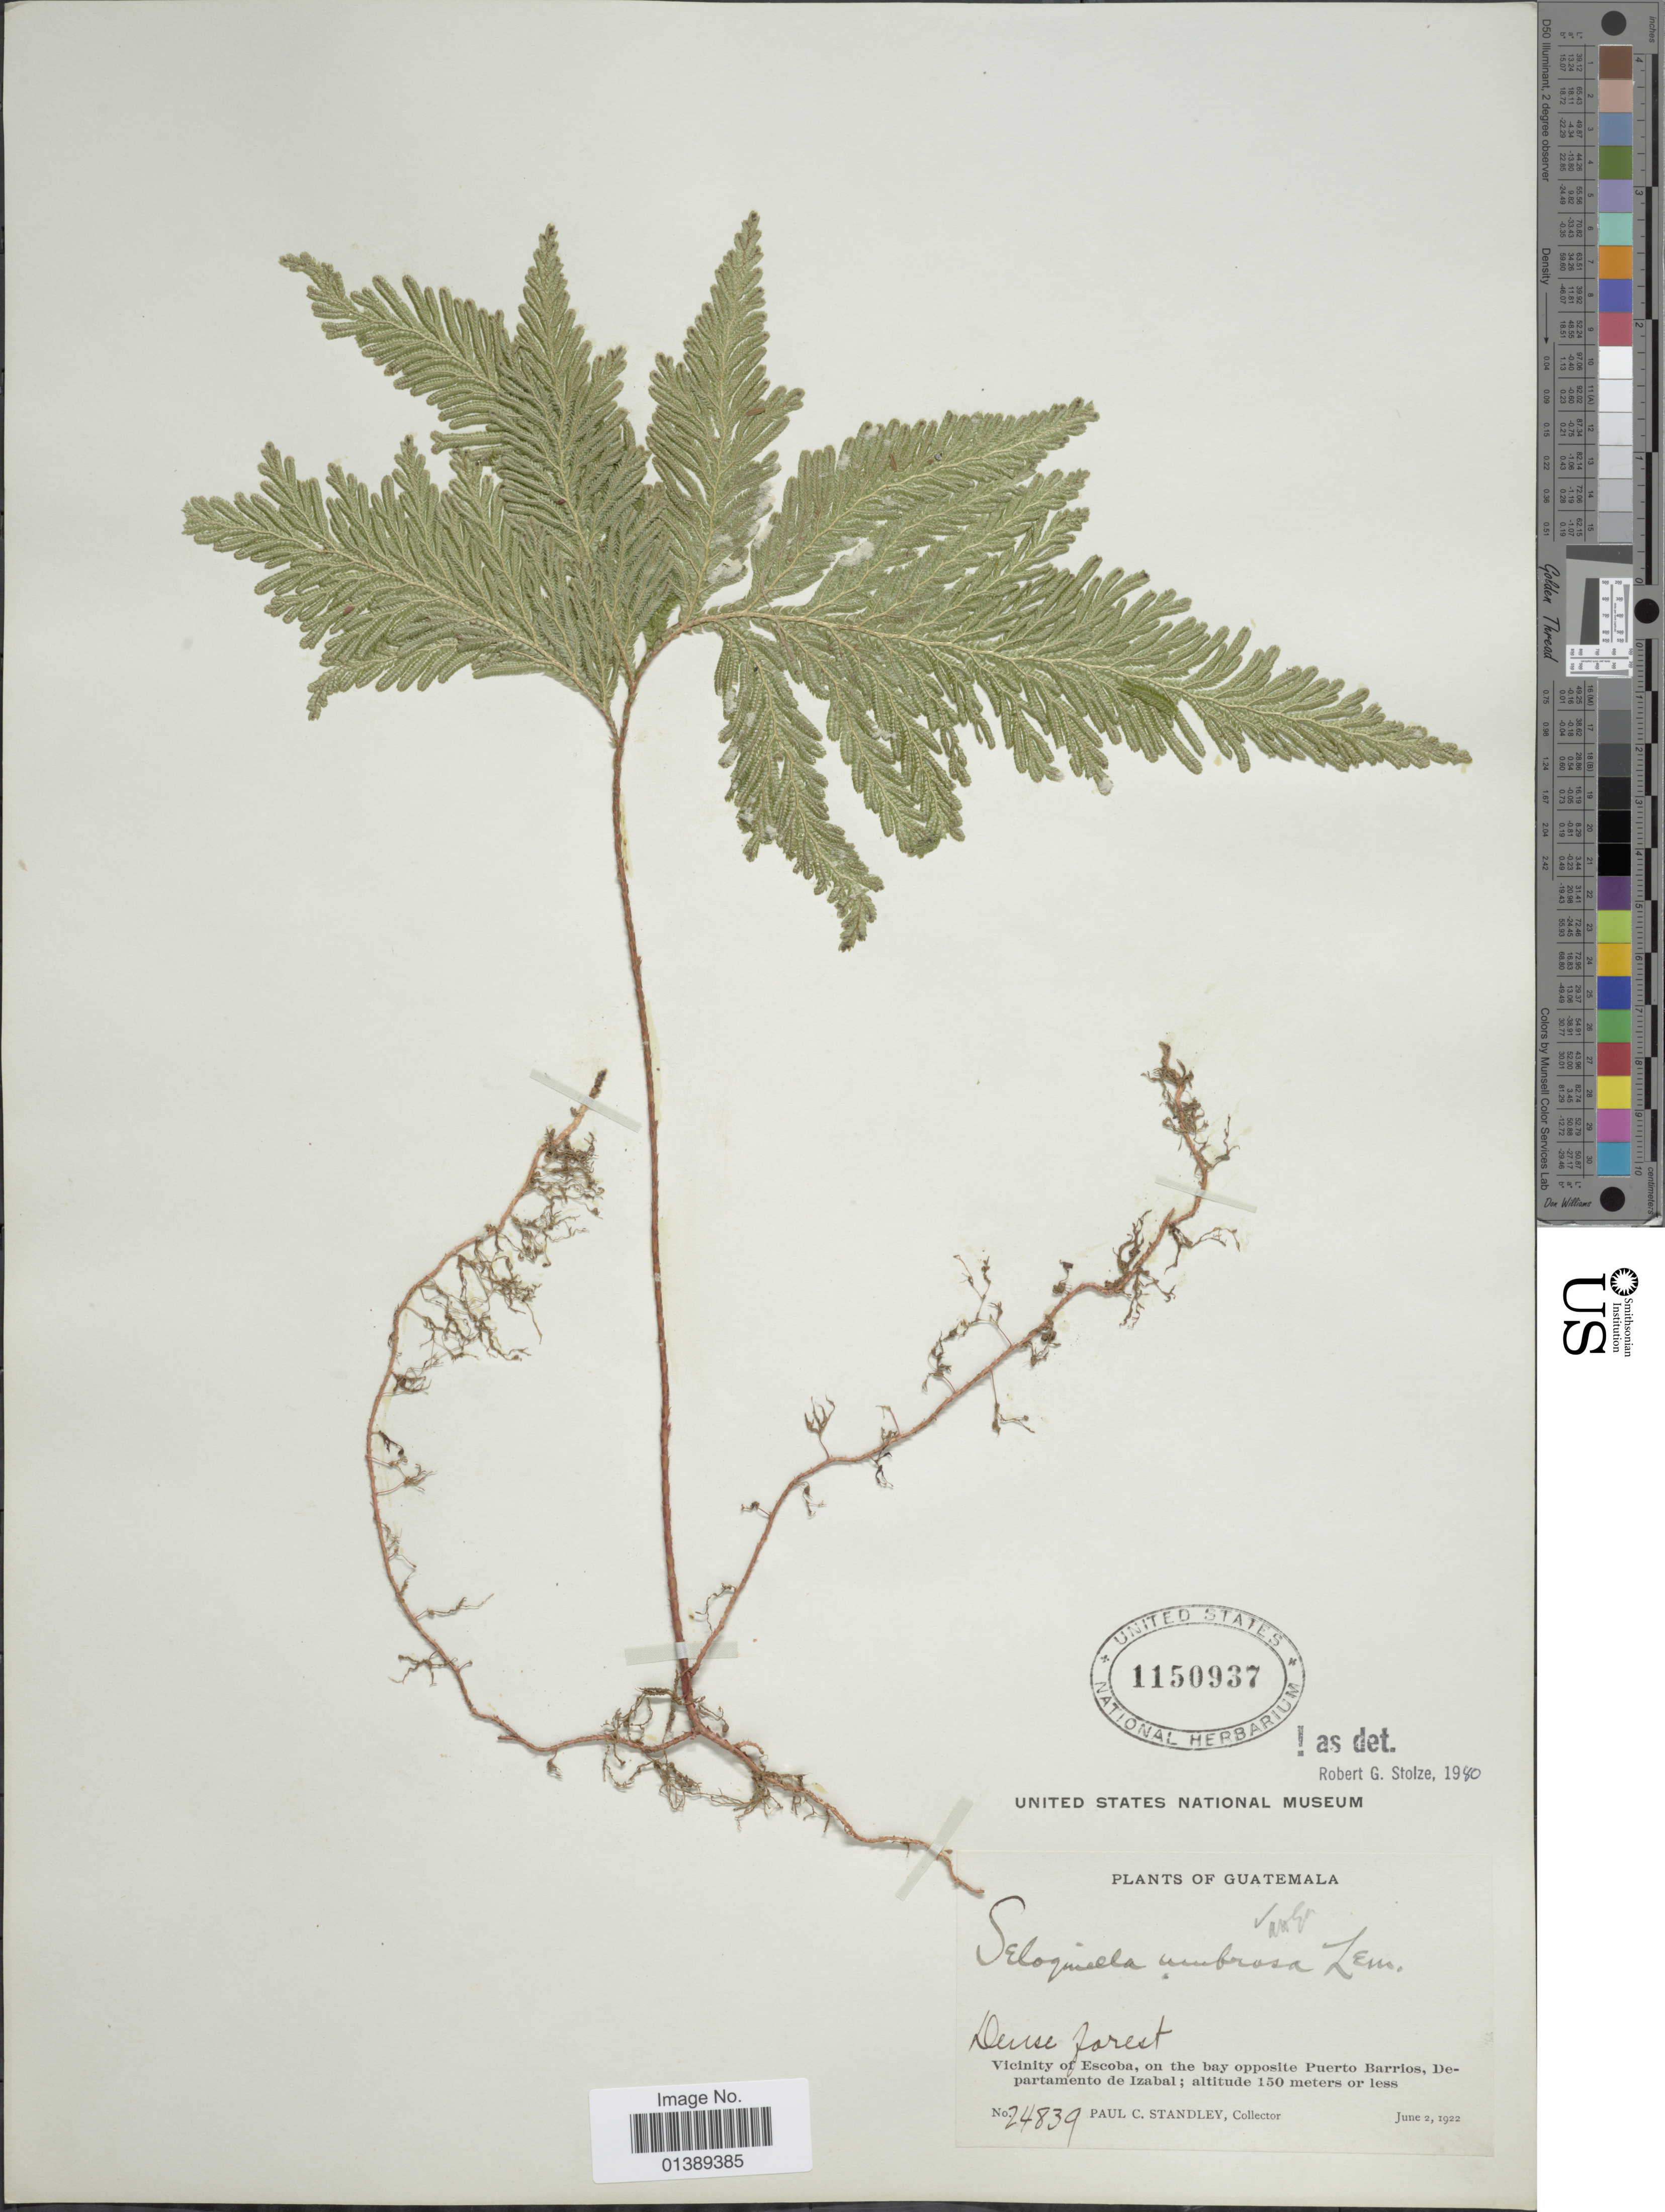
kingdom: Plantae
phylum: Tracheophyta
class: Lycopodiopsida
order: Selaginellales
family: Selaginellaceae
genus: Selaginella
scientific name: Selaginella umbrosa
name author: Lem. ex Hieron.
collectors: P. C. Standley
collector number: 24839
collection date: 1922-06-02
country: Guatemala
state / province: Izabal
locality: Vicinity of Escoba, on the bay opposite Puerto Barrios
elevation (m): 150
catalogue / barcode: US 1150937